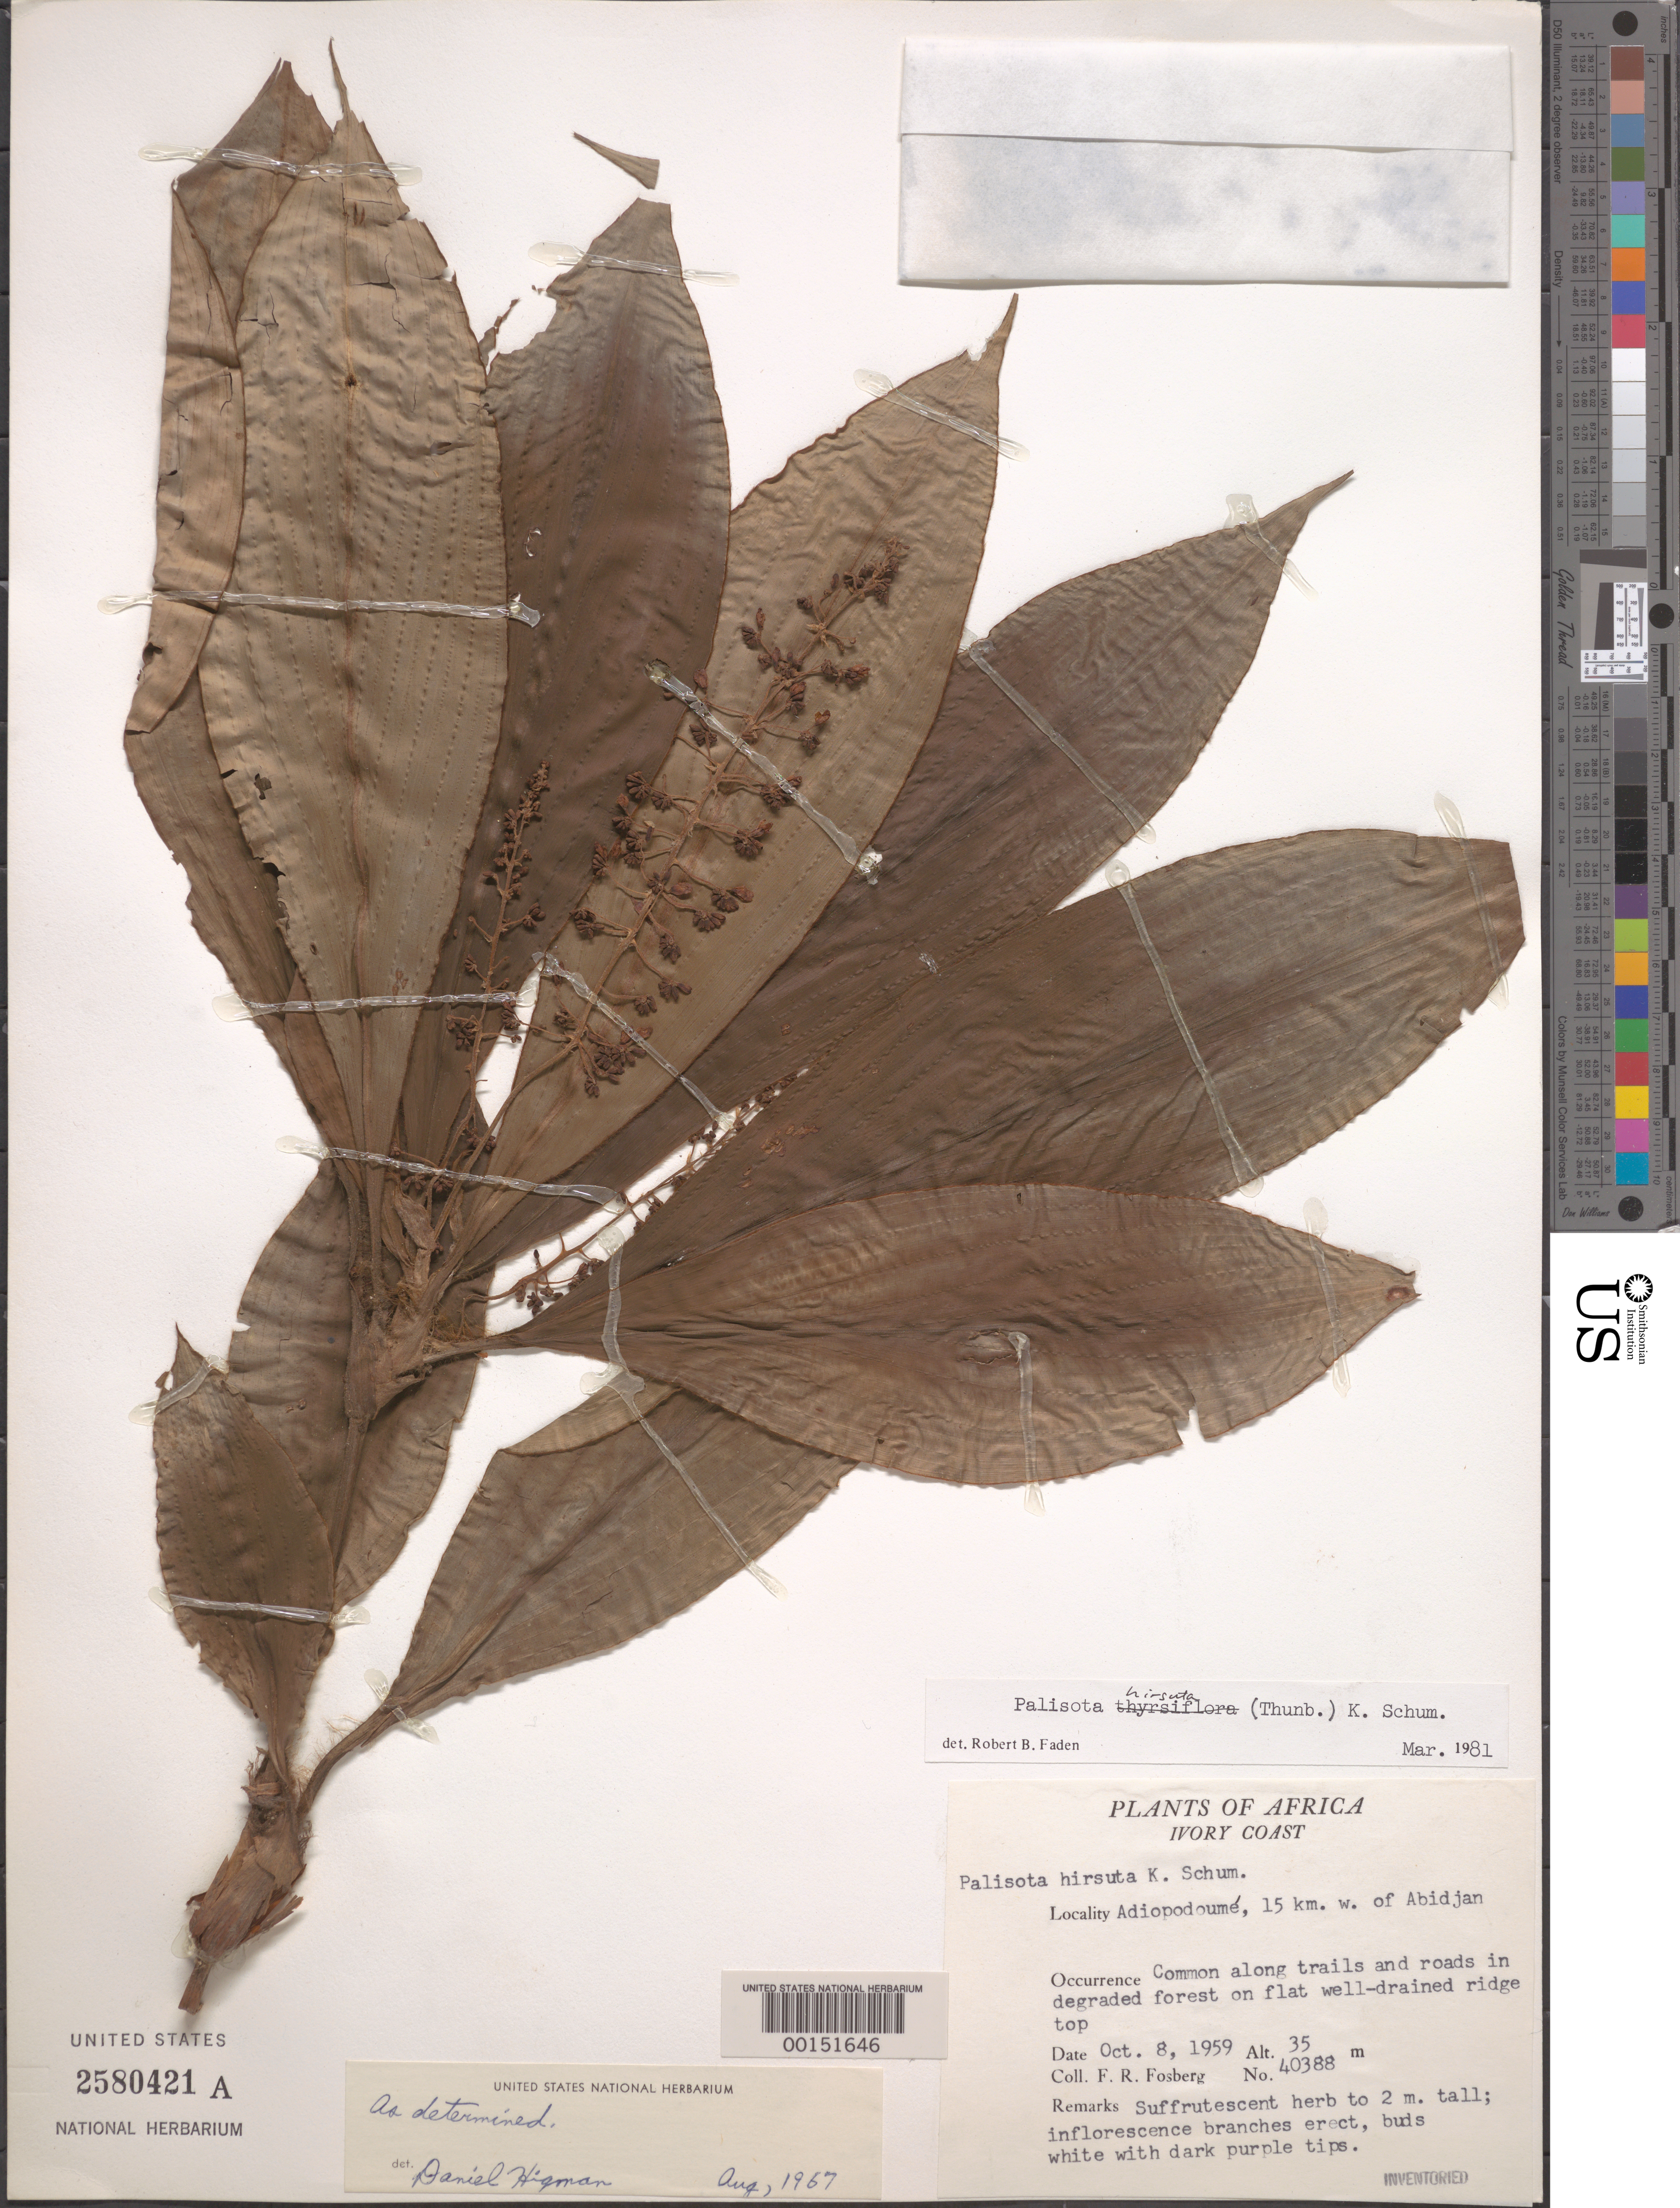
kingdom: Plantae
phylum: Tracheophyta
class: Liliopsida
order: Commelinales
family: Commelinaceae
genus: Palisota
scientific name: Palisota hirsuta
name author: (Thunb.) K. Schum.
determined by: Faden, Robert B., (US), Smithsonian Institution - National Museum of Natural History (UNITED STATES)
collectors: F. R. Fosberg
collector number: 40388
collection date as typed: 08 Oct 1959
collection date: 1959-10-08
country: Ivory Coast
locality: Adiopodoume, 15 km W of Abidjan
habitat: Along trails, degraded forest on flat well-drained ridge top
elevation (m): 35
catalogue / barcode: US 2580421A